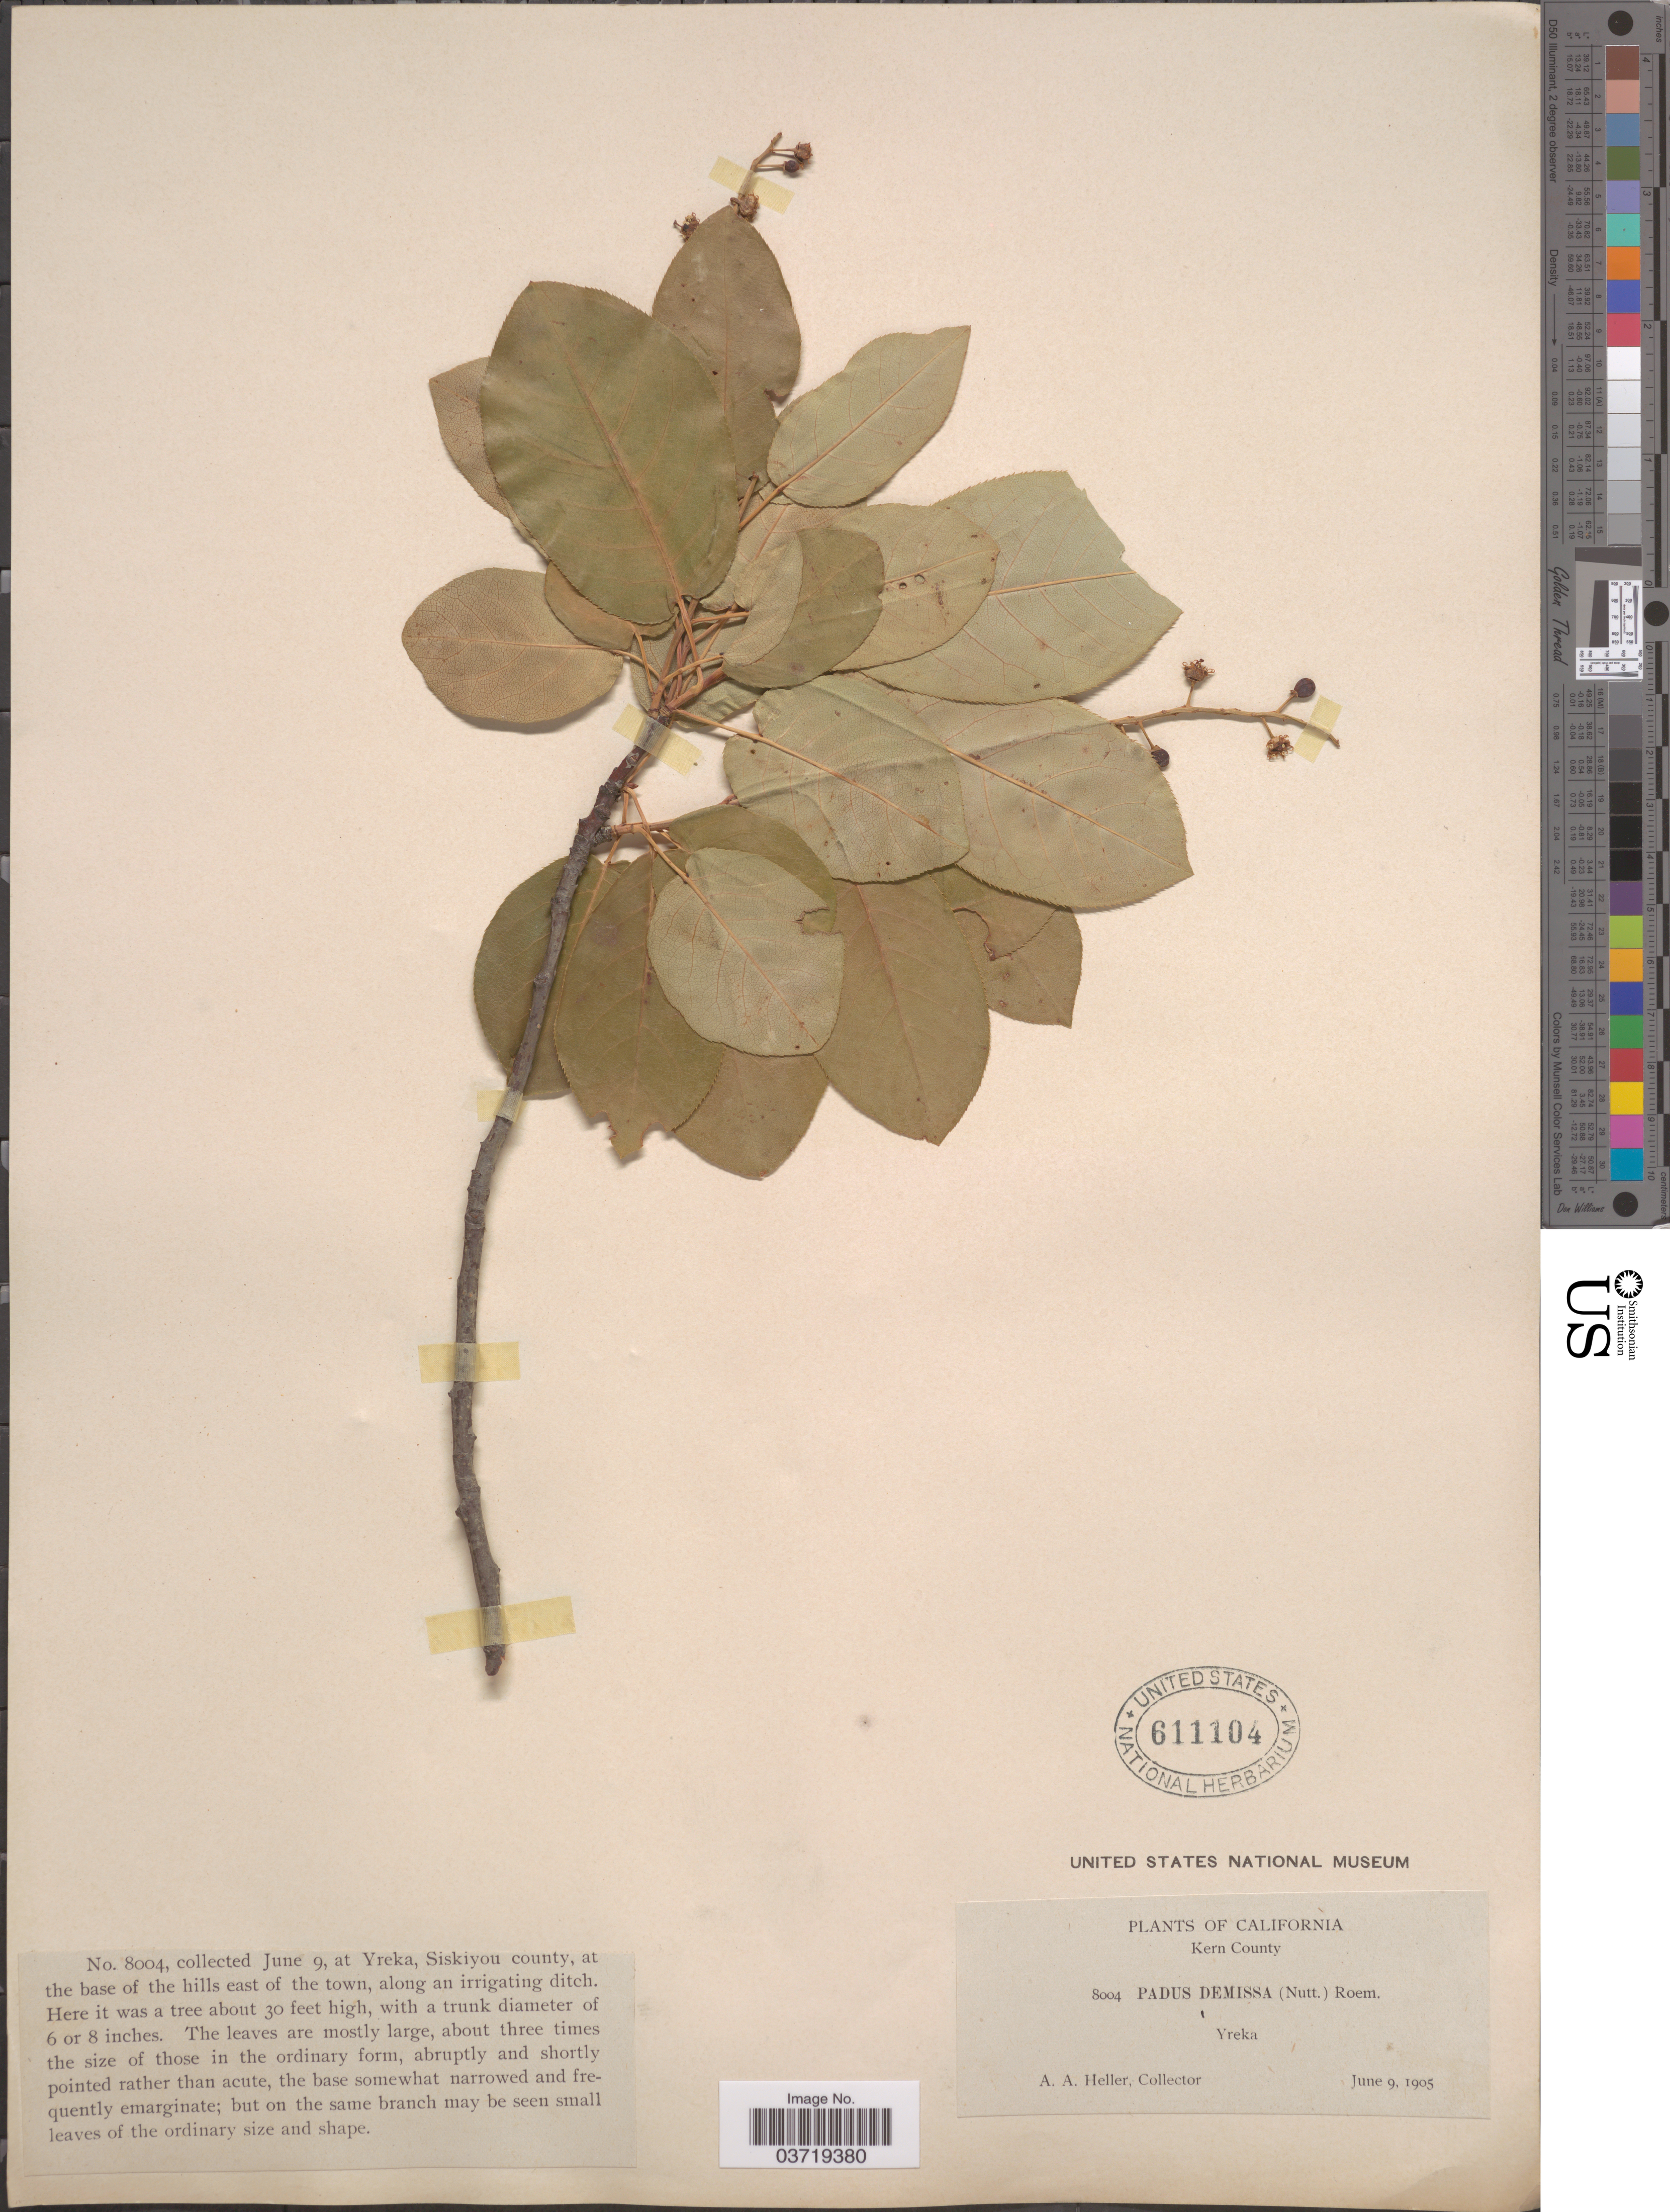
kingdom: Plantae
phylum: Tracheophyta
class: Magnoliopsida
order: Rosales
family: Rosaceae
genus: Prunus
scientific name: Prunus virginiana var. demissa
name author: (Nutt.) Torr.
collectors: A. A. Heller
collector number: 8004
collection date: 1905-06-09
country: United States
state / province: California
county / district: Siskiyou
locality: Yreka, Siskiyou county, at the base of the hills east of the town, along an irrigating ditch. Kern County.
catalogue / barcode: US 611104